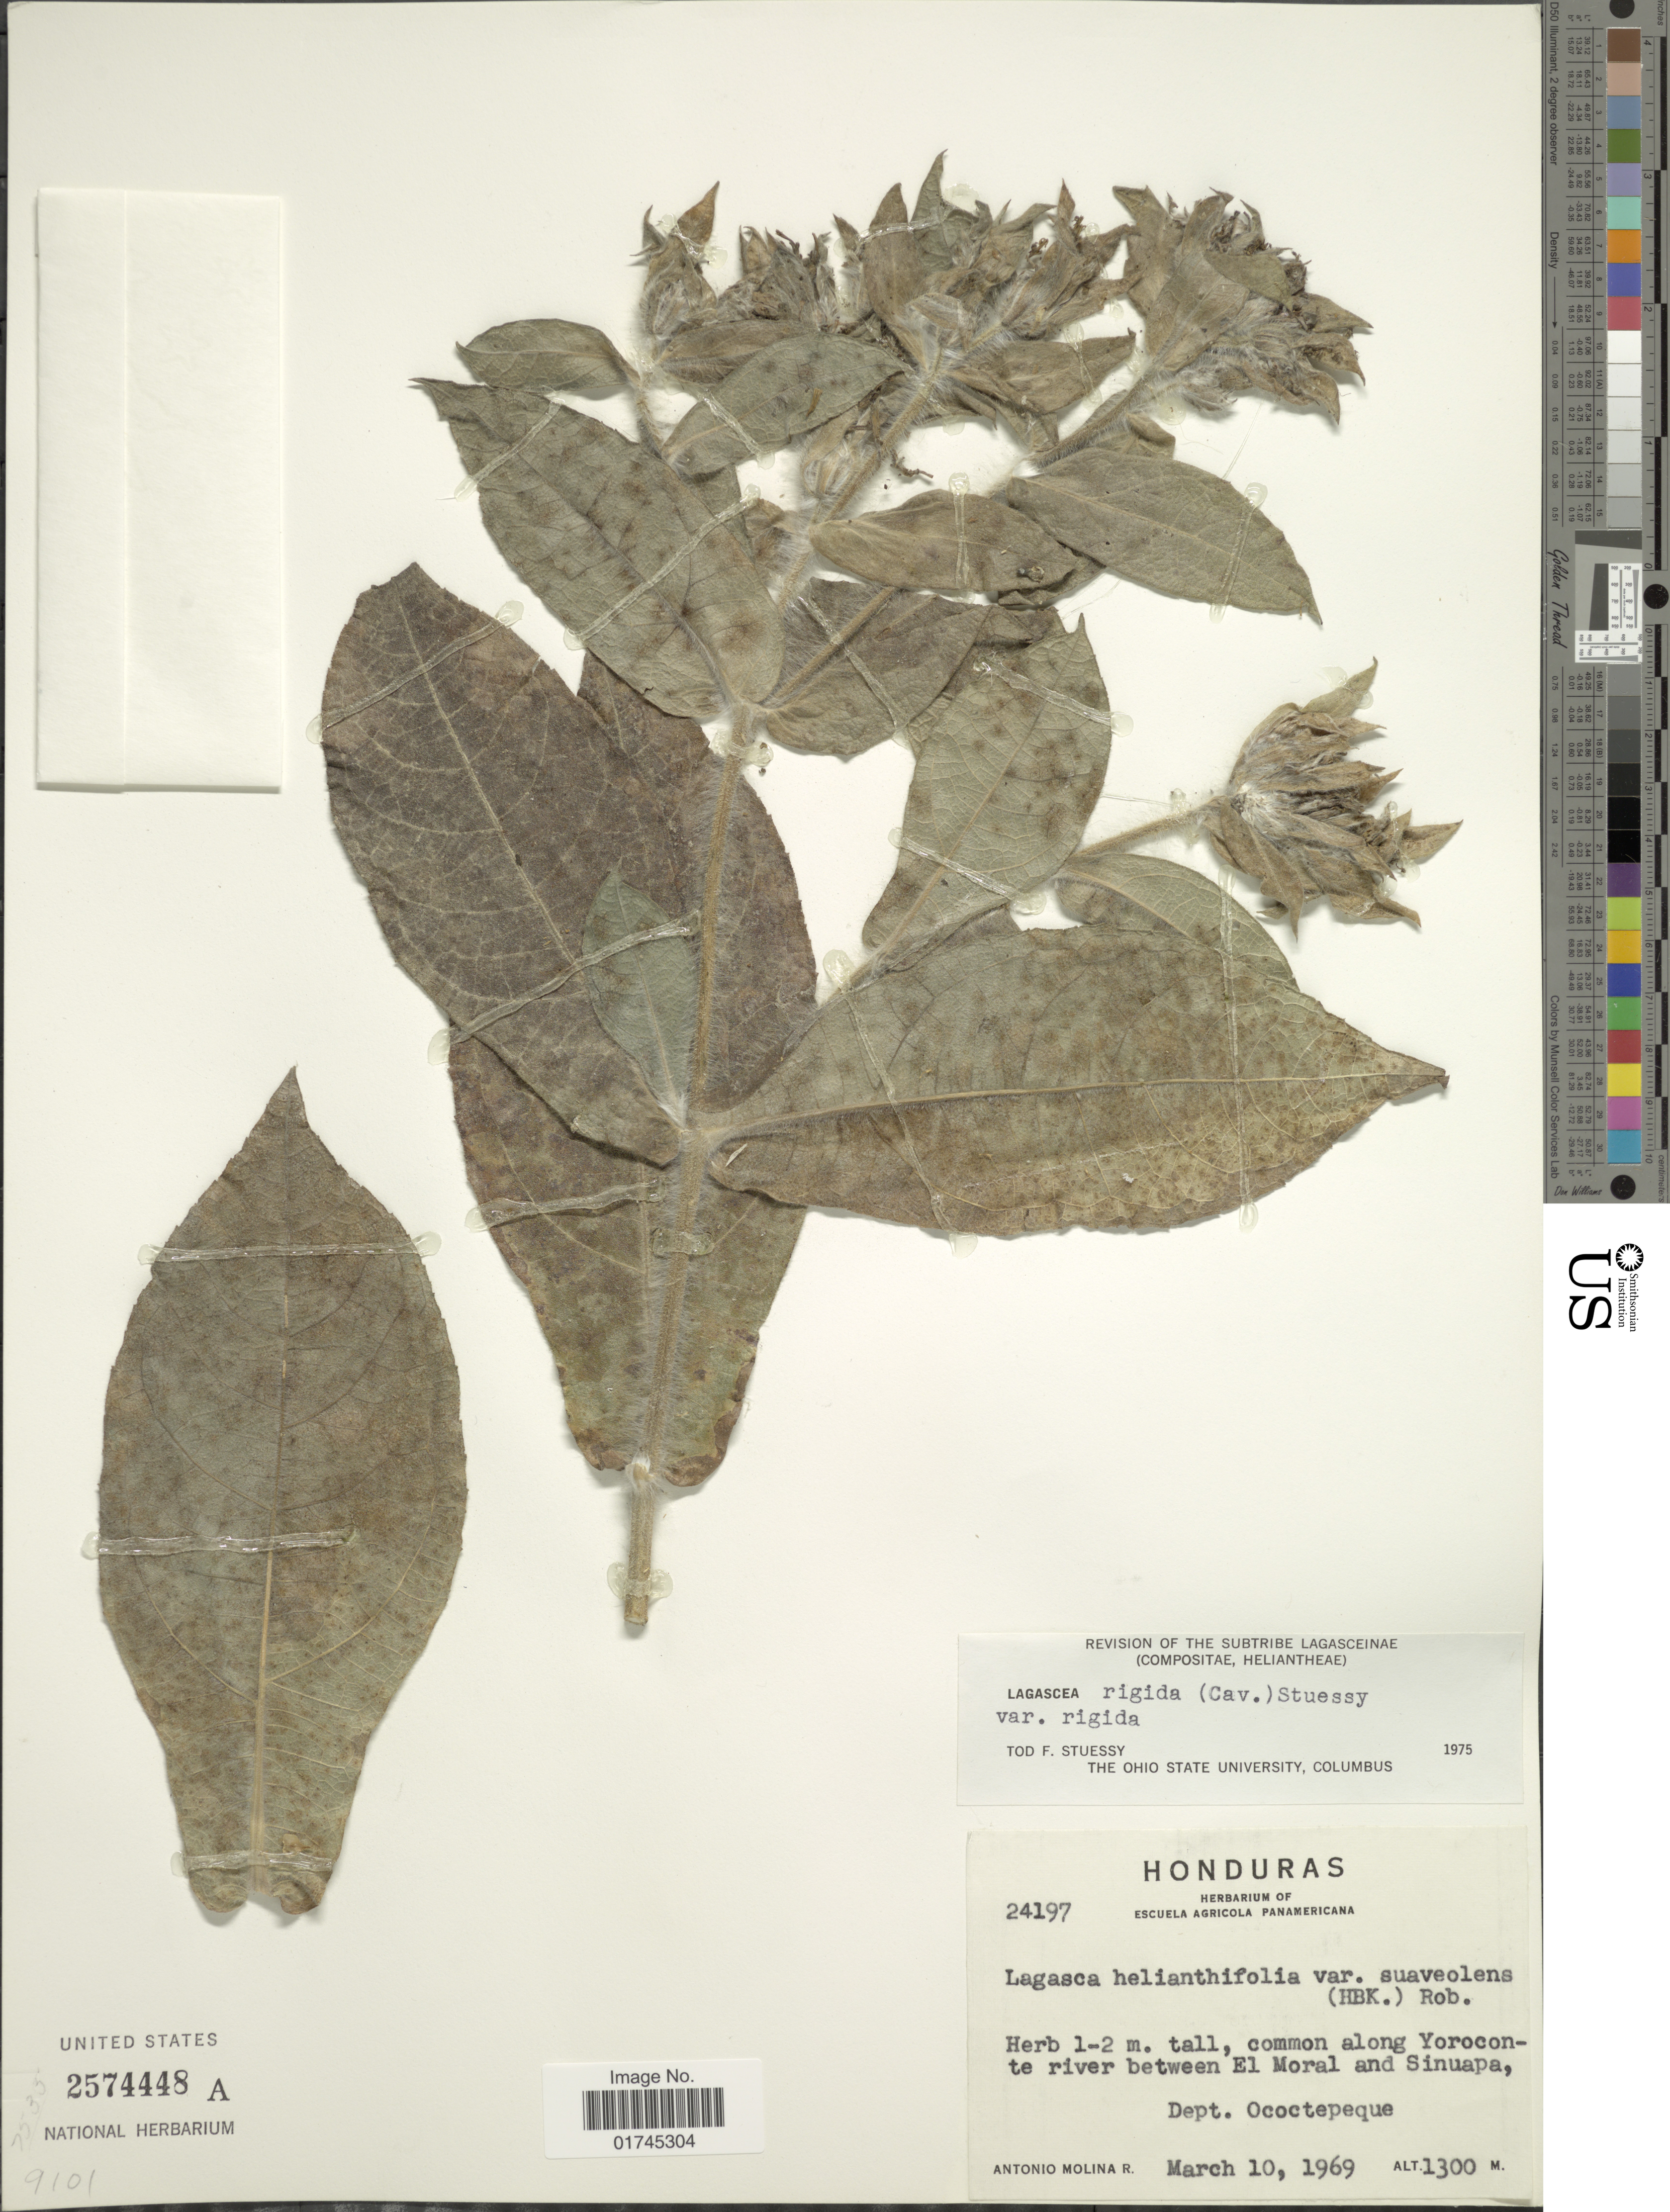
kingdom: Plantae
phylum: Tracheophyta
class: Magnoliopsida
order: Asterales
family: Asteraceae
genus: Lagascea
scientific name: Lagascea helianthifolia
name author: Kunth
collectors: A. Molina R.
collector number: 24197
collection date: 1969-03-10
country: Honduras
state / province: Ocotepeque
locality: Common along Yoroconte river between El Moral and Sinuapa.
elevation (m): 1300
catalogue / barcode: US 2574448A